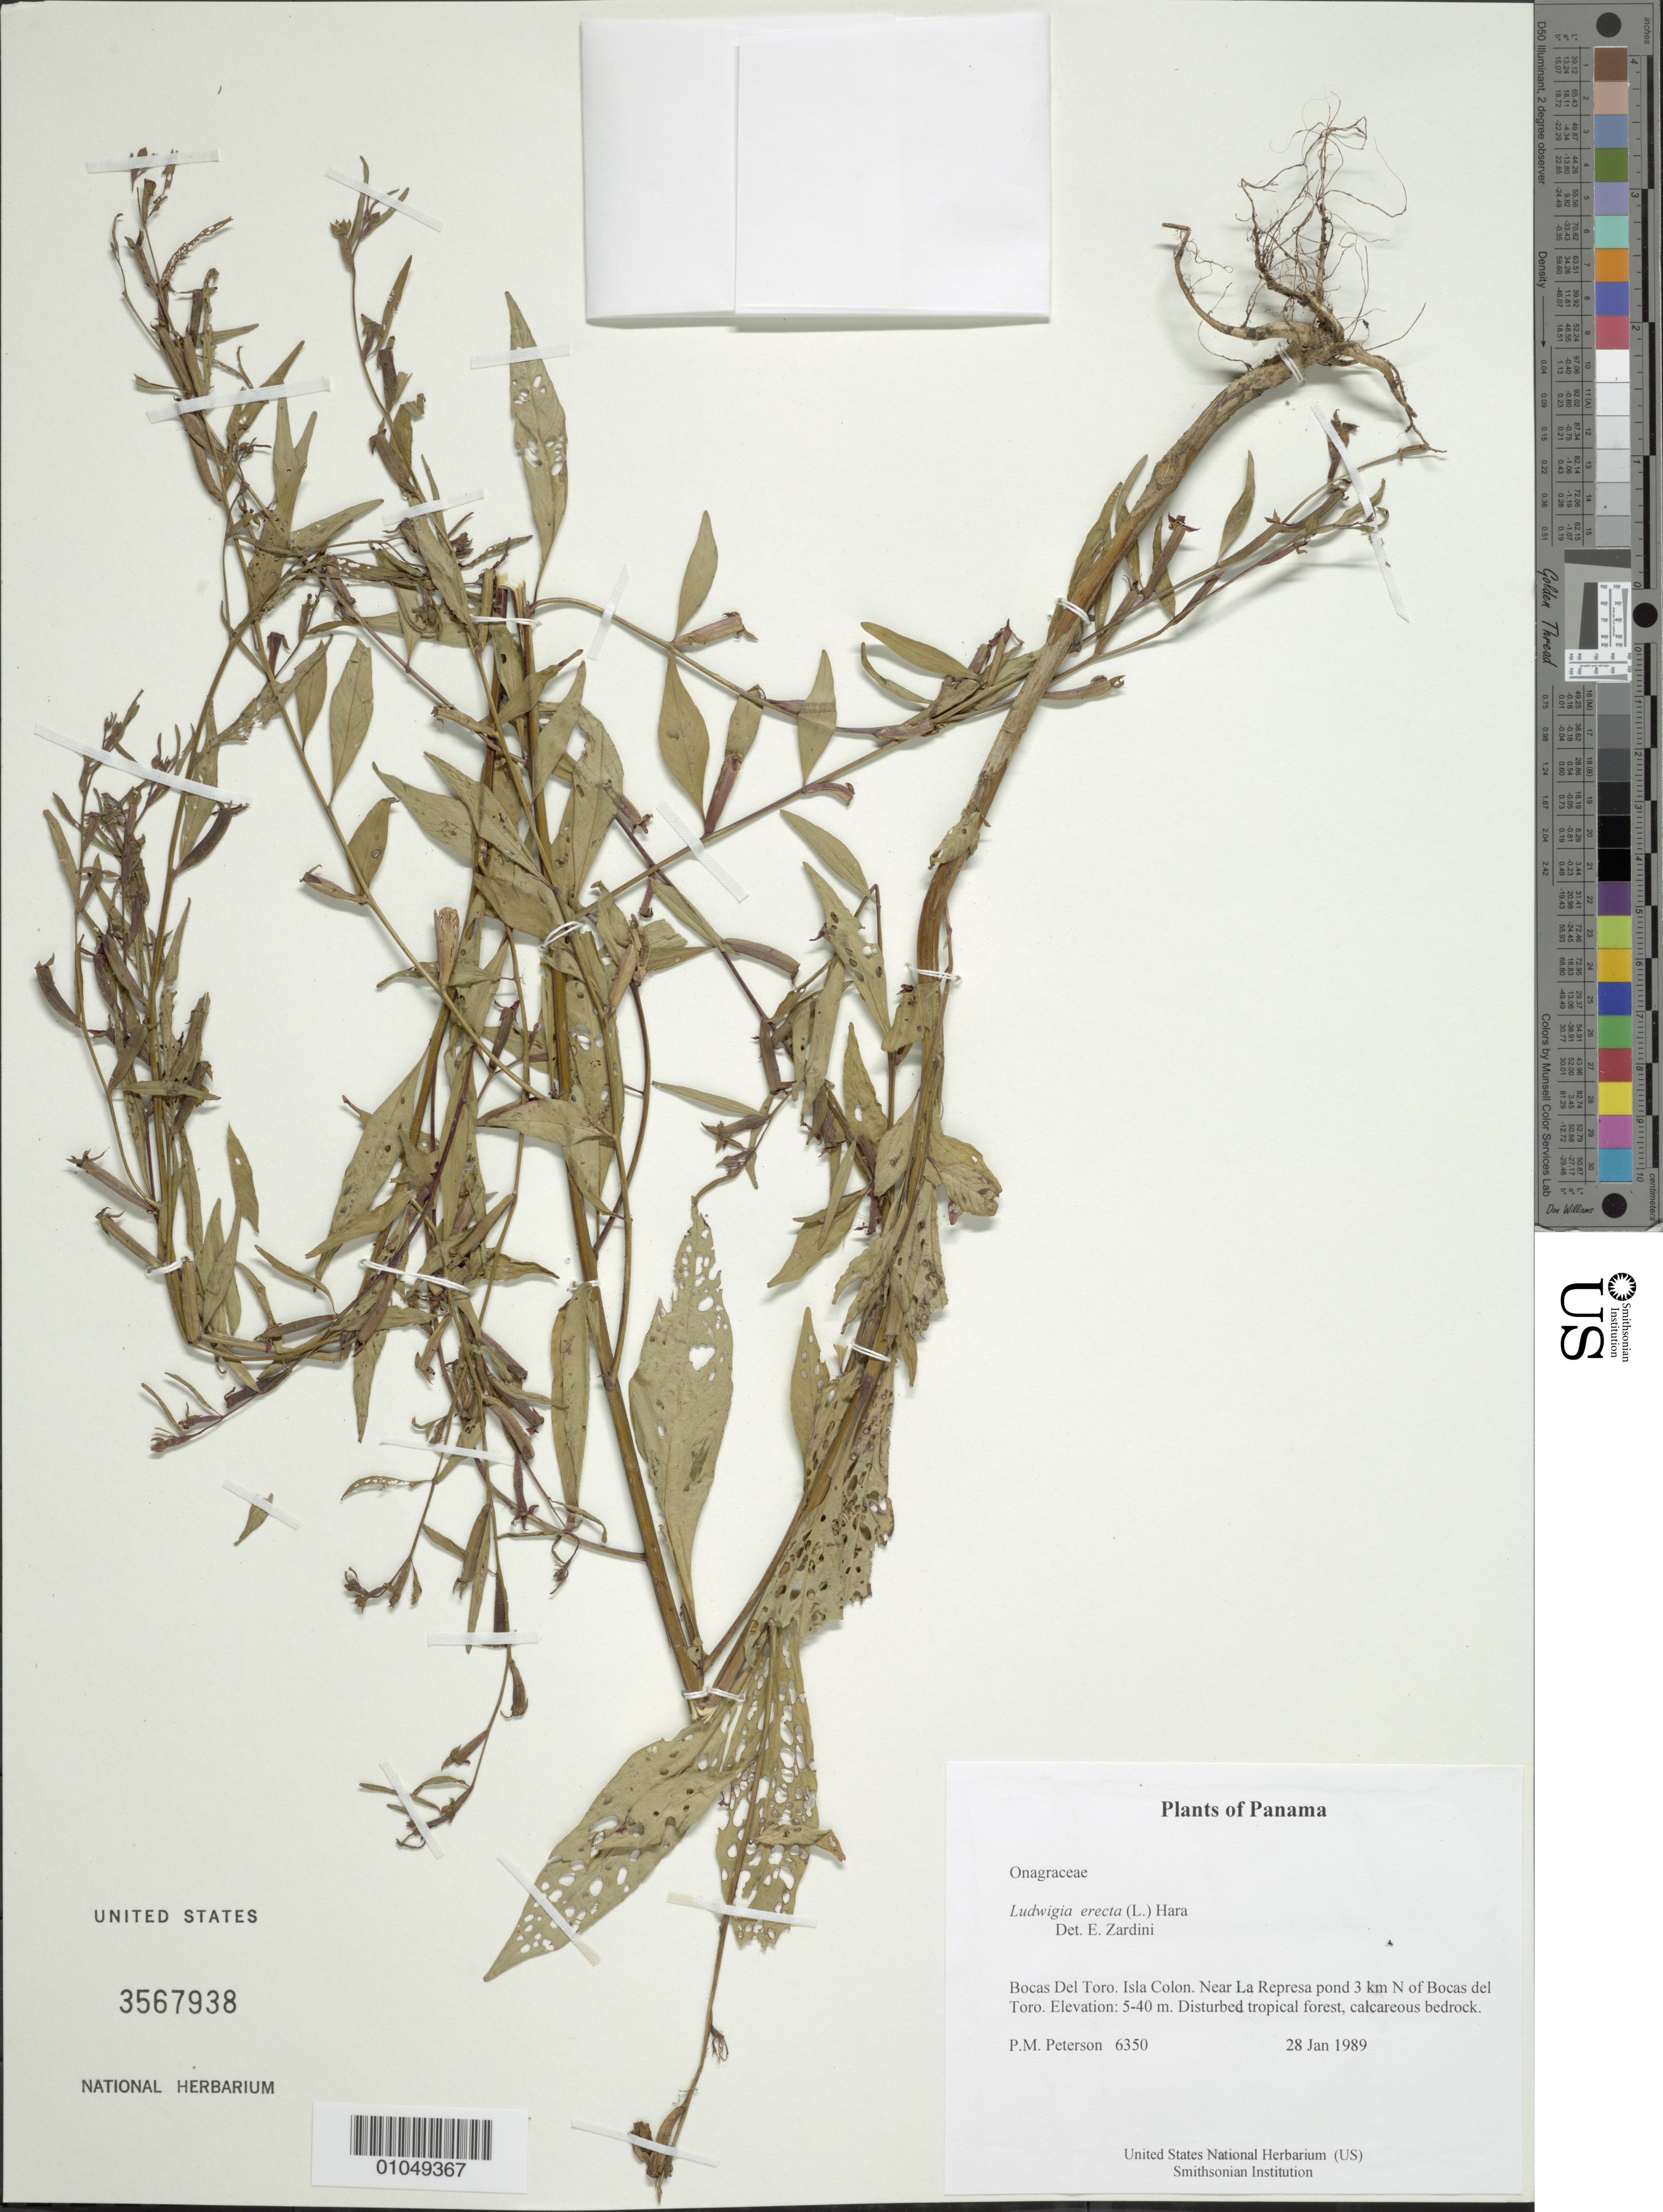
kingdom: Plantae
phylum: Tracheophyta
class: Magnoliopsida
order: Myrtales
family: Onagraceae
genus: Ludwigia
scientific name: Ludwigia erecta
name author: (L.) H. Hara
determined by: Zardini, E. M.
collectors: P. M. Peterson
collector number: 06350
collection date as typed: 28 Jan 1989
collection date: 1989-01-28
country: Panama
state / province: Bocas del Toro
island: Colón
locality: Near La Represa pond 3 km N of Bocas del Toro.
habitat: Disturbed tropical forest, calcareous bedrock.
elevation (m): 5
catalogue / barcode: US 3567938